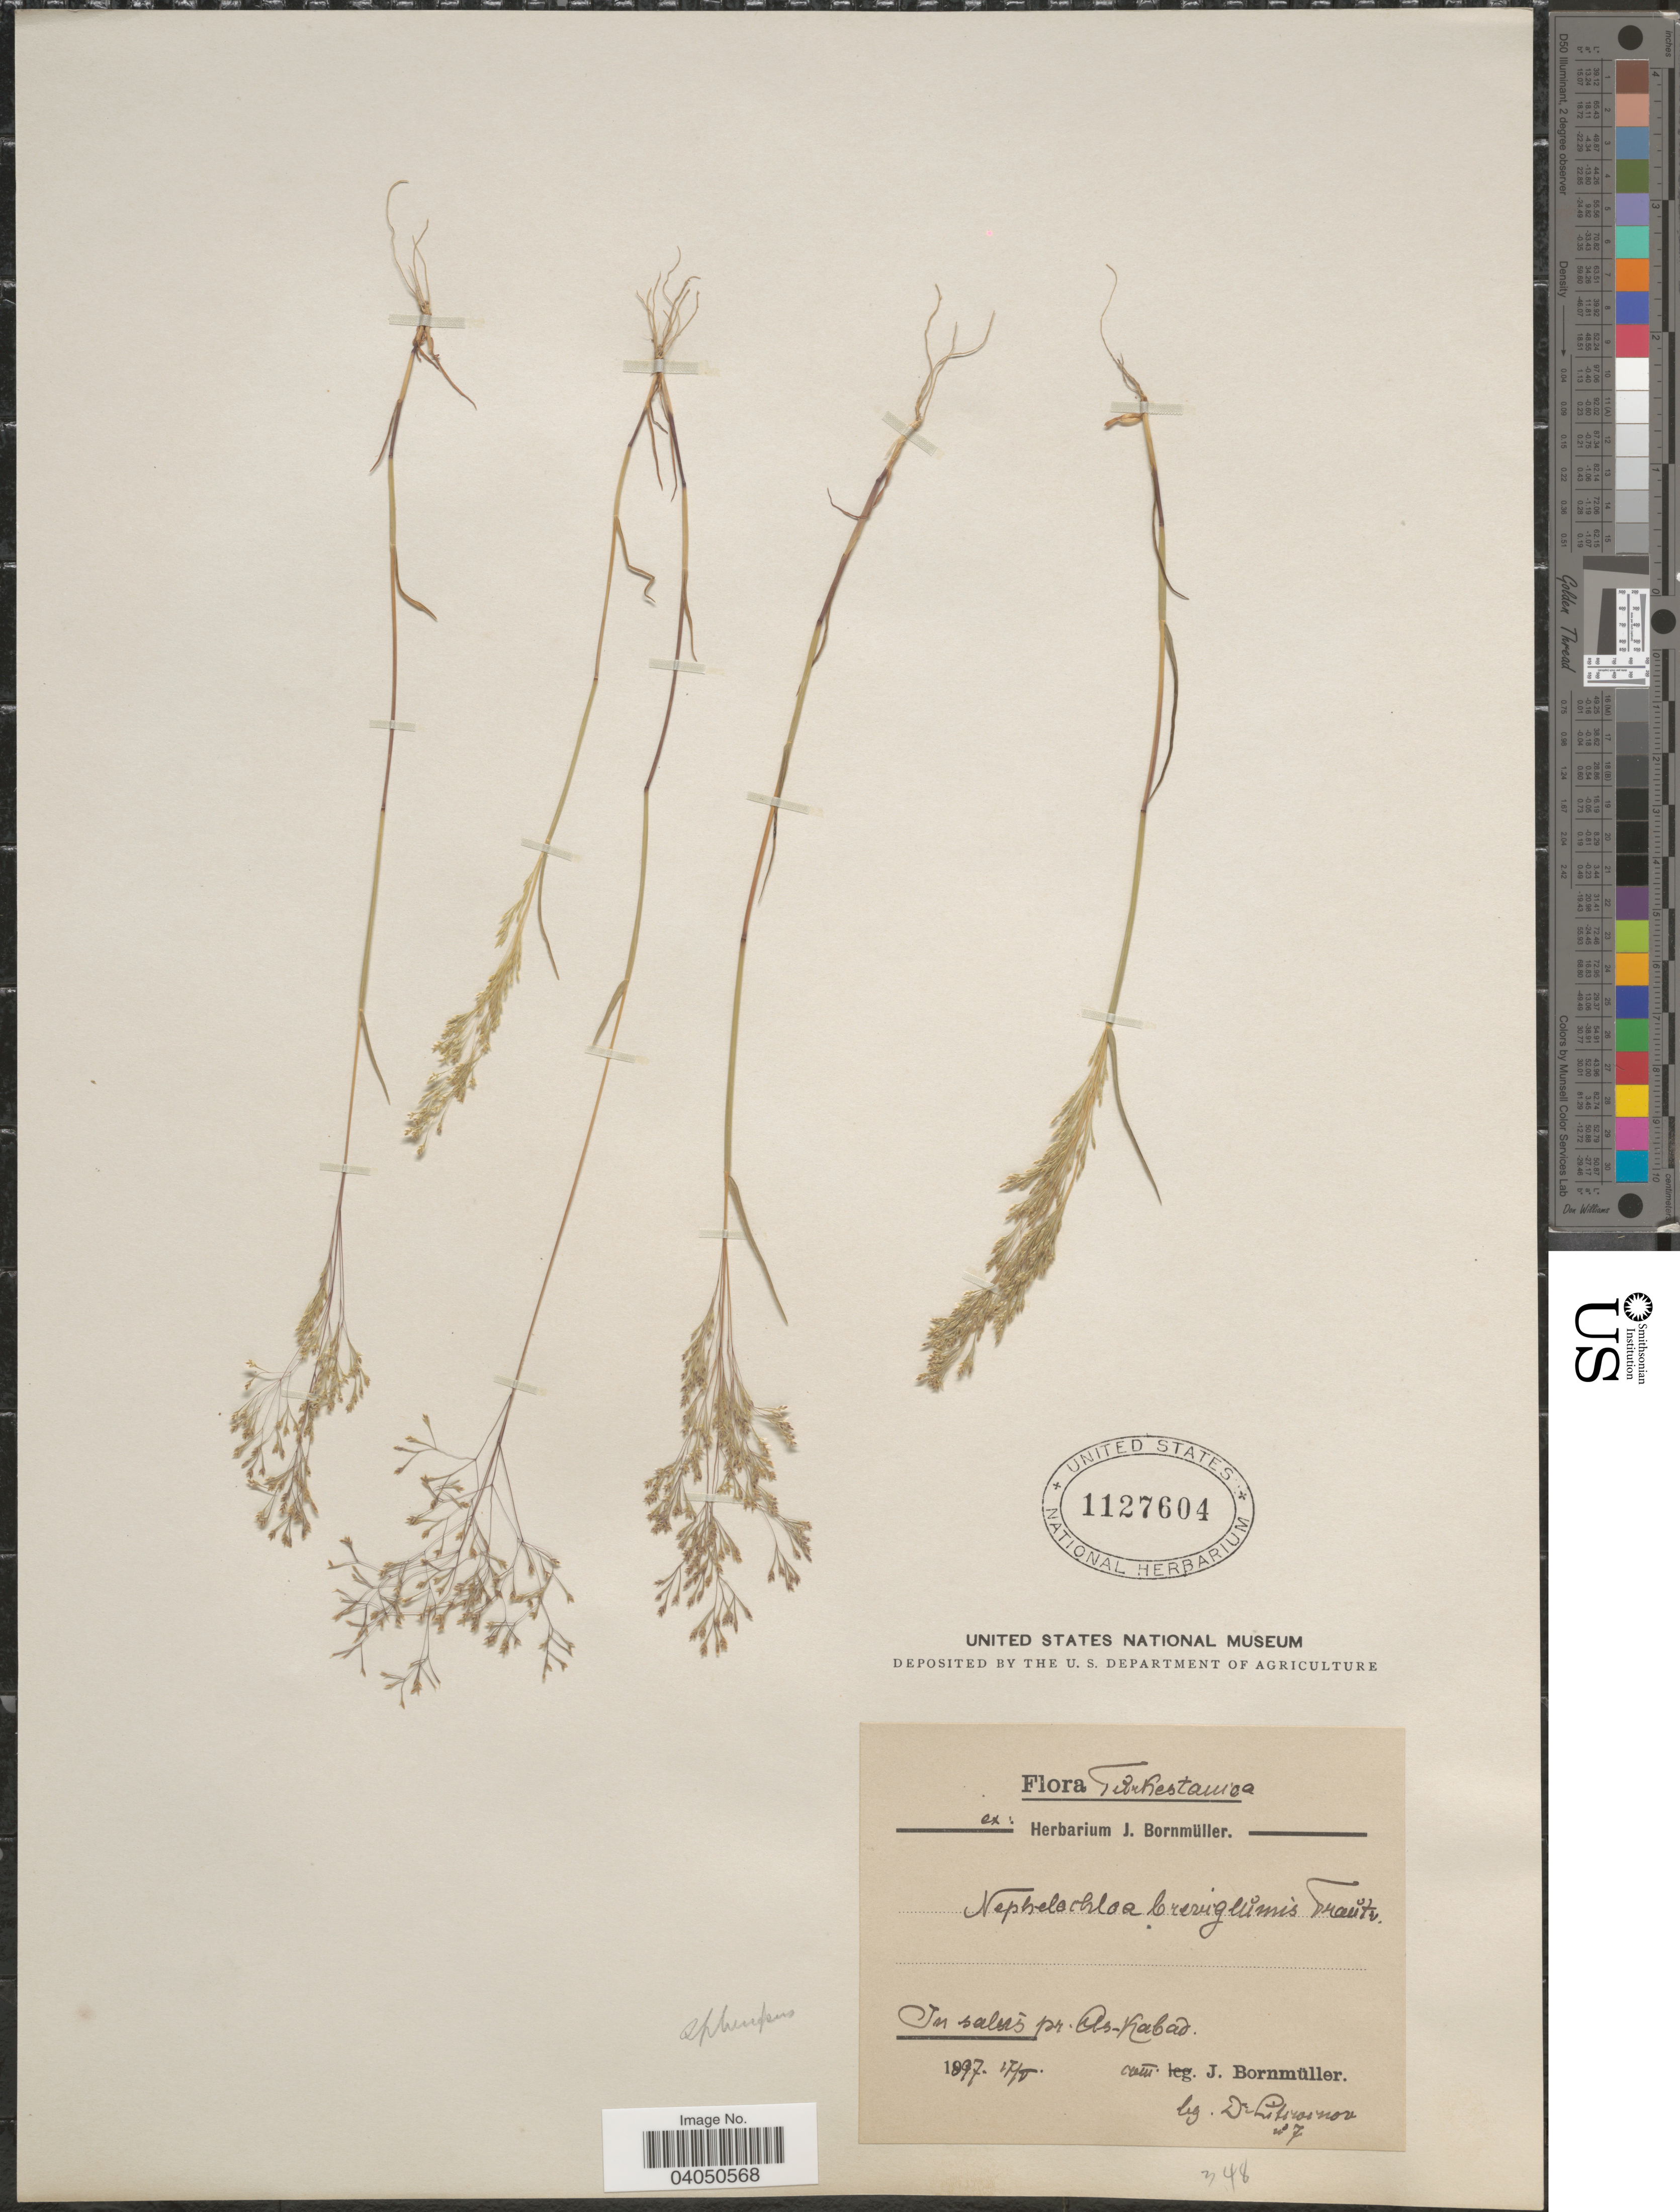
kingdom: Plantae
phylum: Tracheophyta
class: Liliopsida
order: Poales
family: Poaceae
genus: Sphenopus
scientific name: Sphenopus divaricatus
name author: (Gouan) Rchb.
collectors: Litwinow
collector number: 7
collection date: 1897-05-27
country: Turkmenistan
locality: Turkestanica. In salsis pr. As-Kabad.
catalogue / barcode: US 1127604